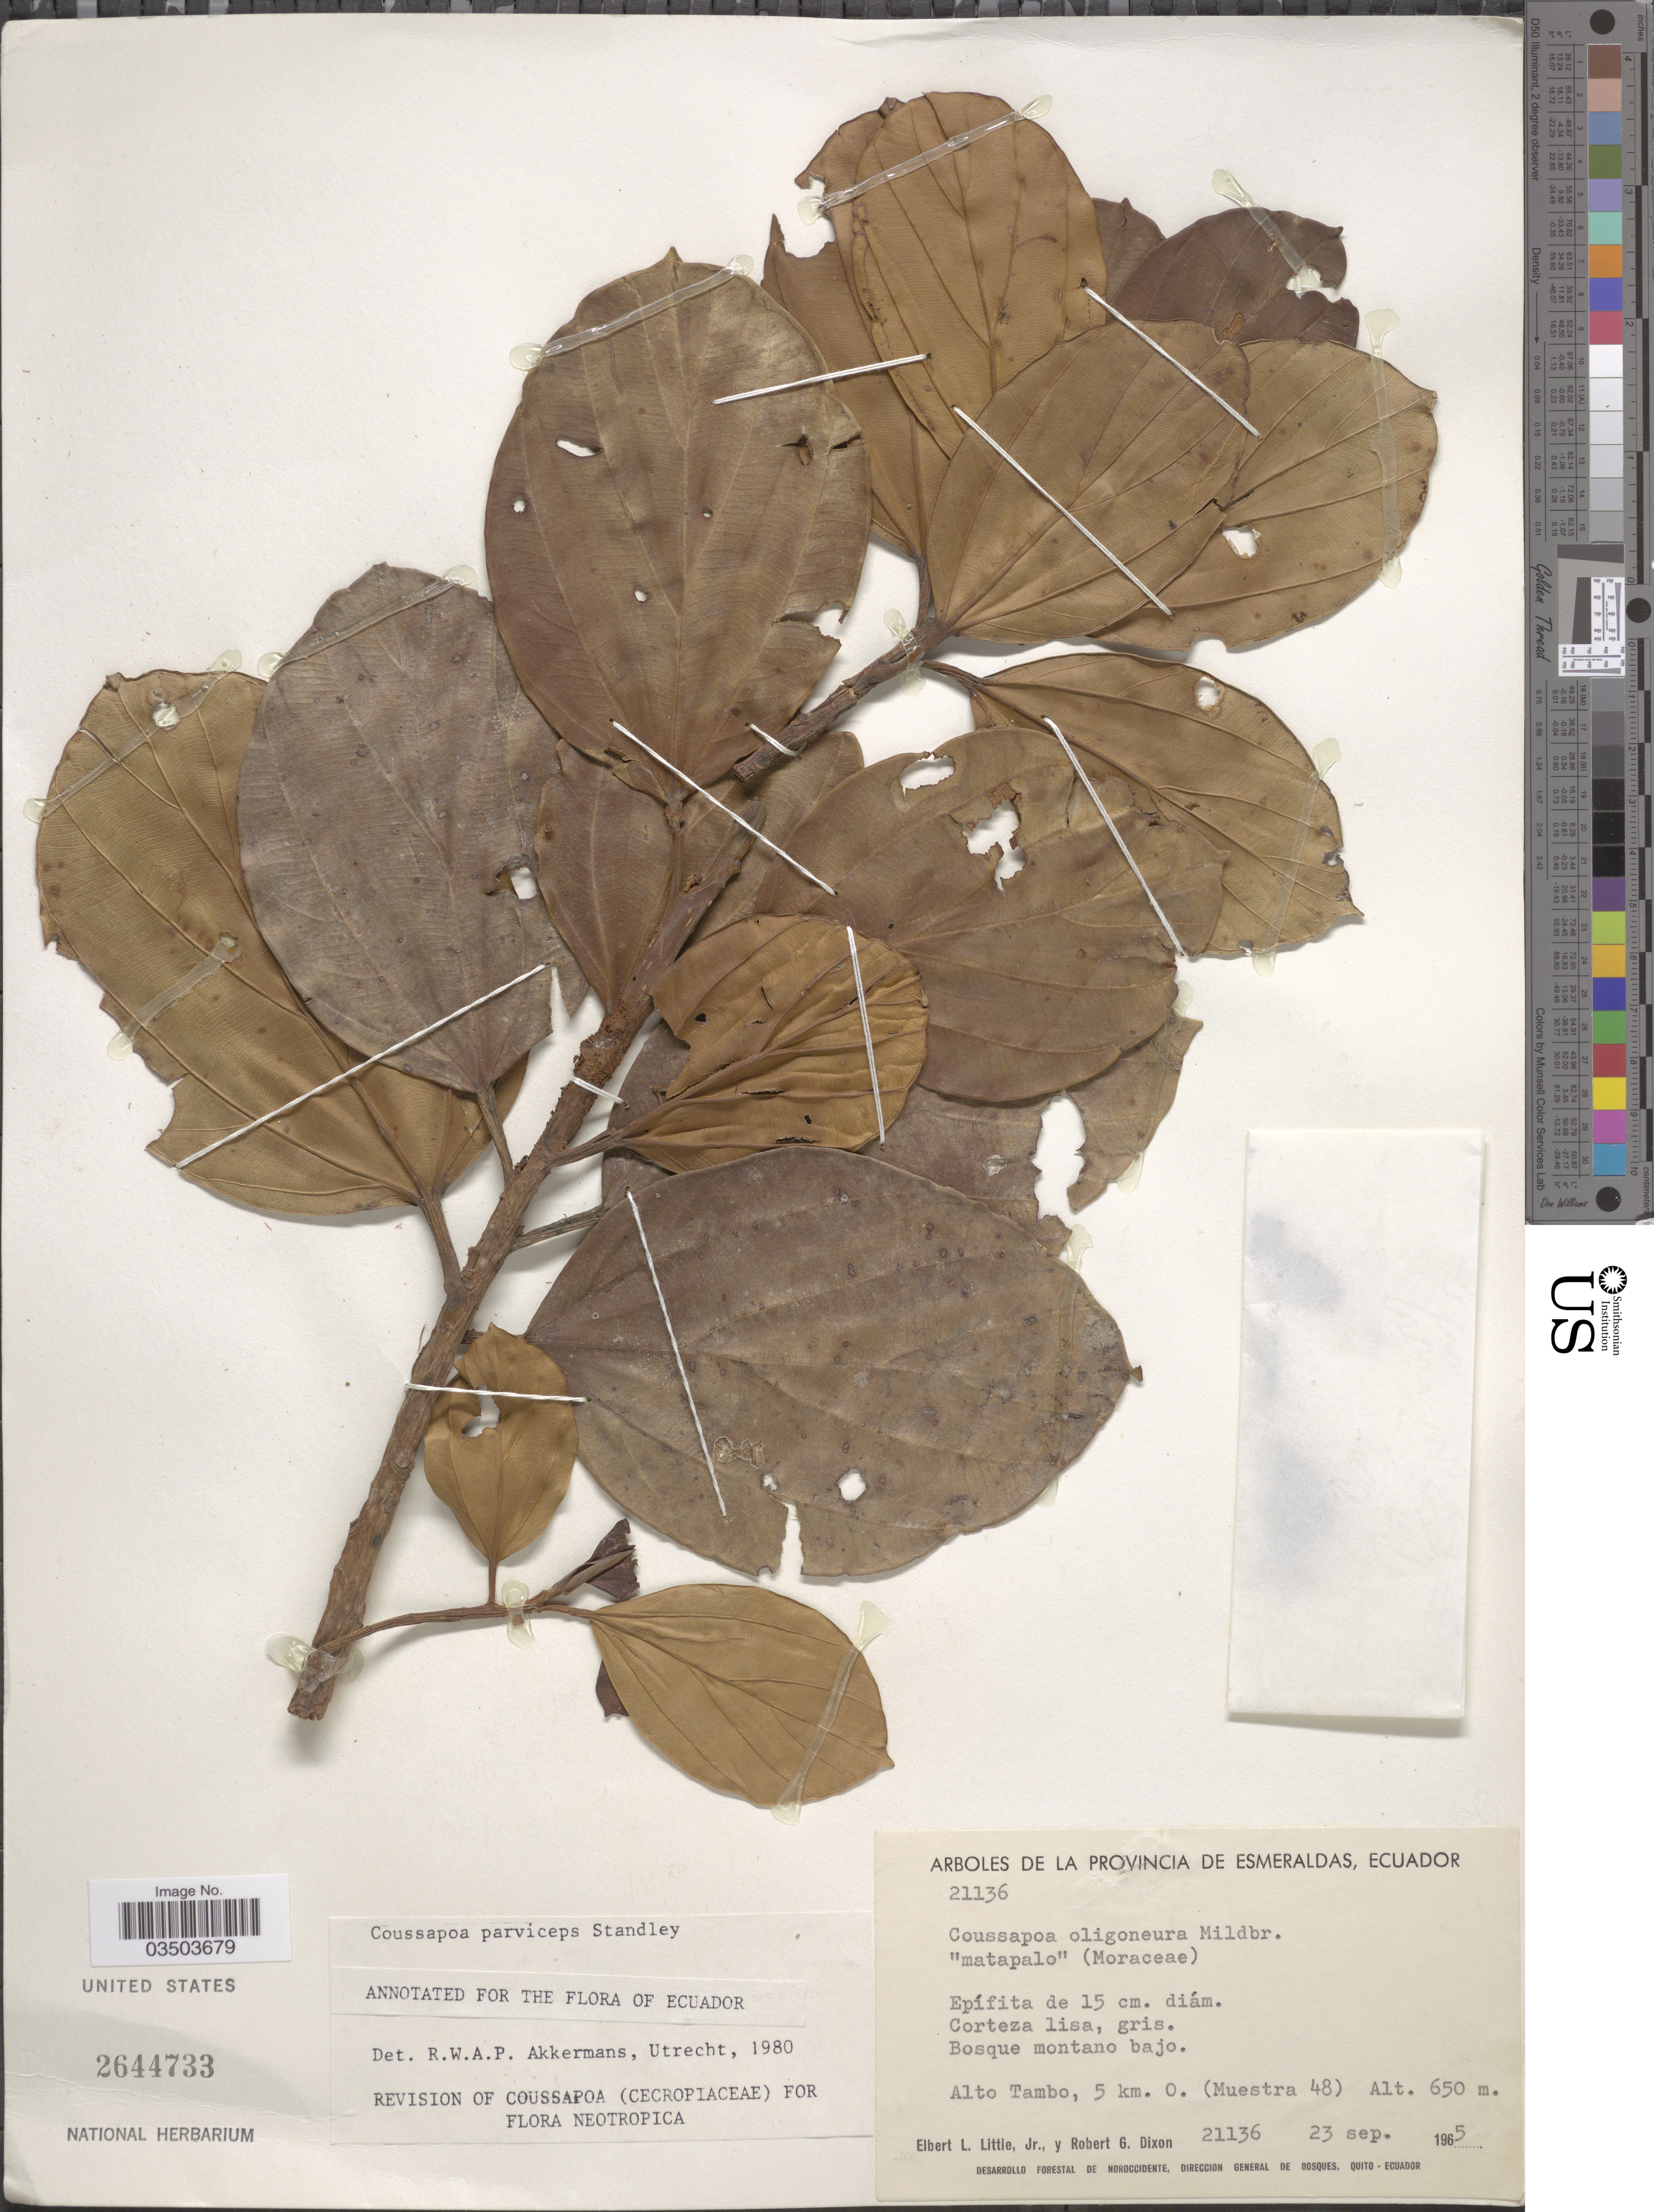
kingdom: Plantae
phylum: Tracheophyta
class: Magnoliopsida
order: Rosales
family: Urticaceae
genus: Coussapoa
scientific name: Coussapoa parviceps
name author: Standl.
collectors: E. L. Little & R. G. Dixon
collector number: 21136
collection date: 1965-09-23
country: Ecuador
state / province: Esmeraldas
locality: Alto Tambo, 5 km. O. (Muestra 48).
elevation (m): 650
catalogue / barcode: US 2644733